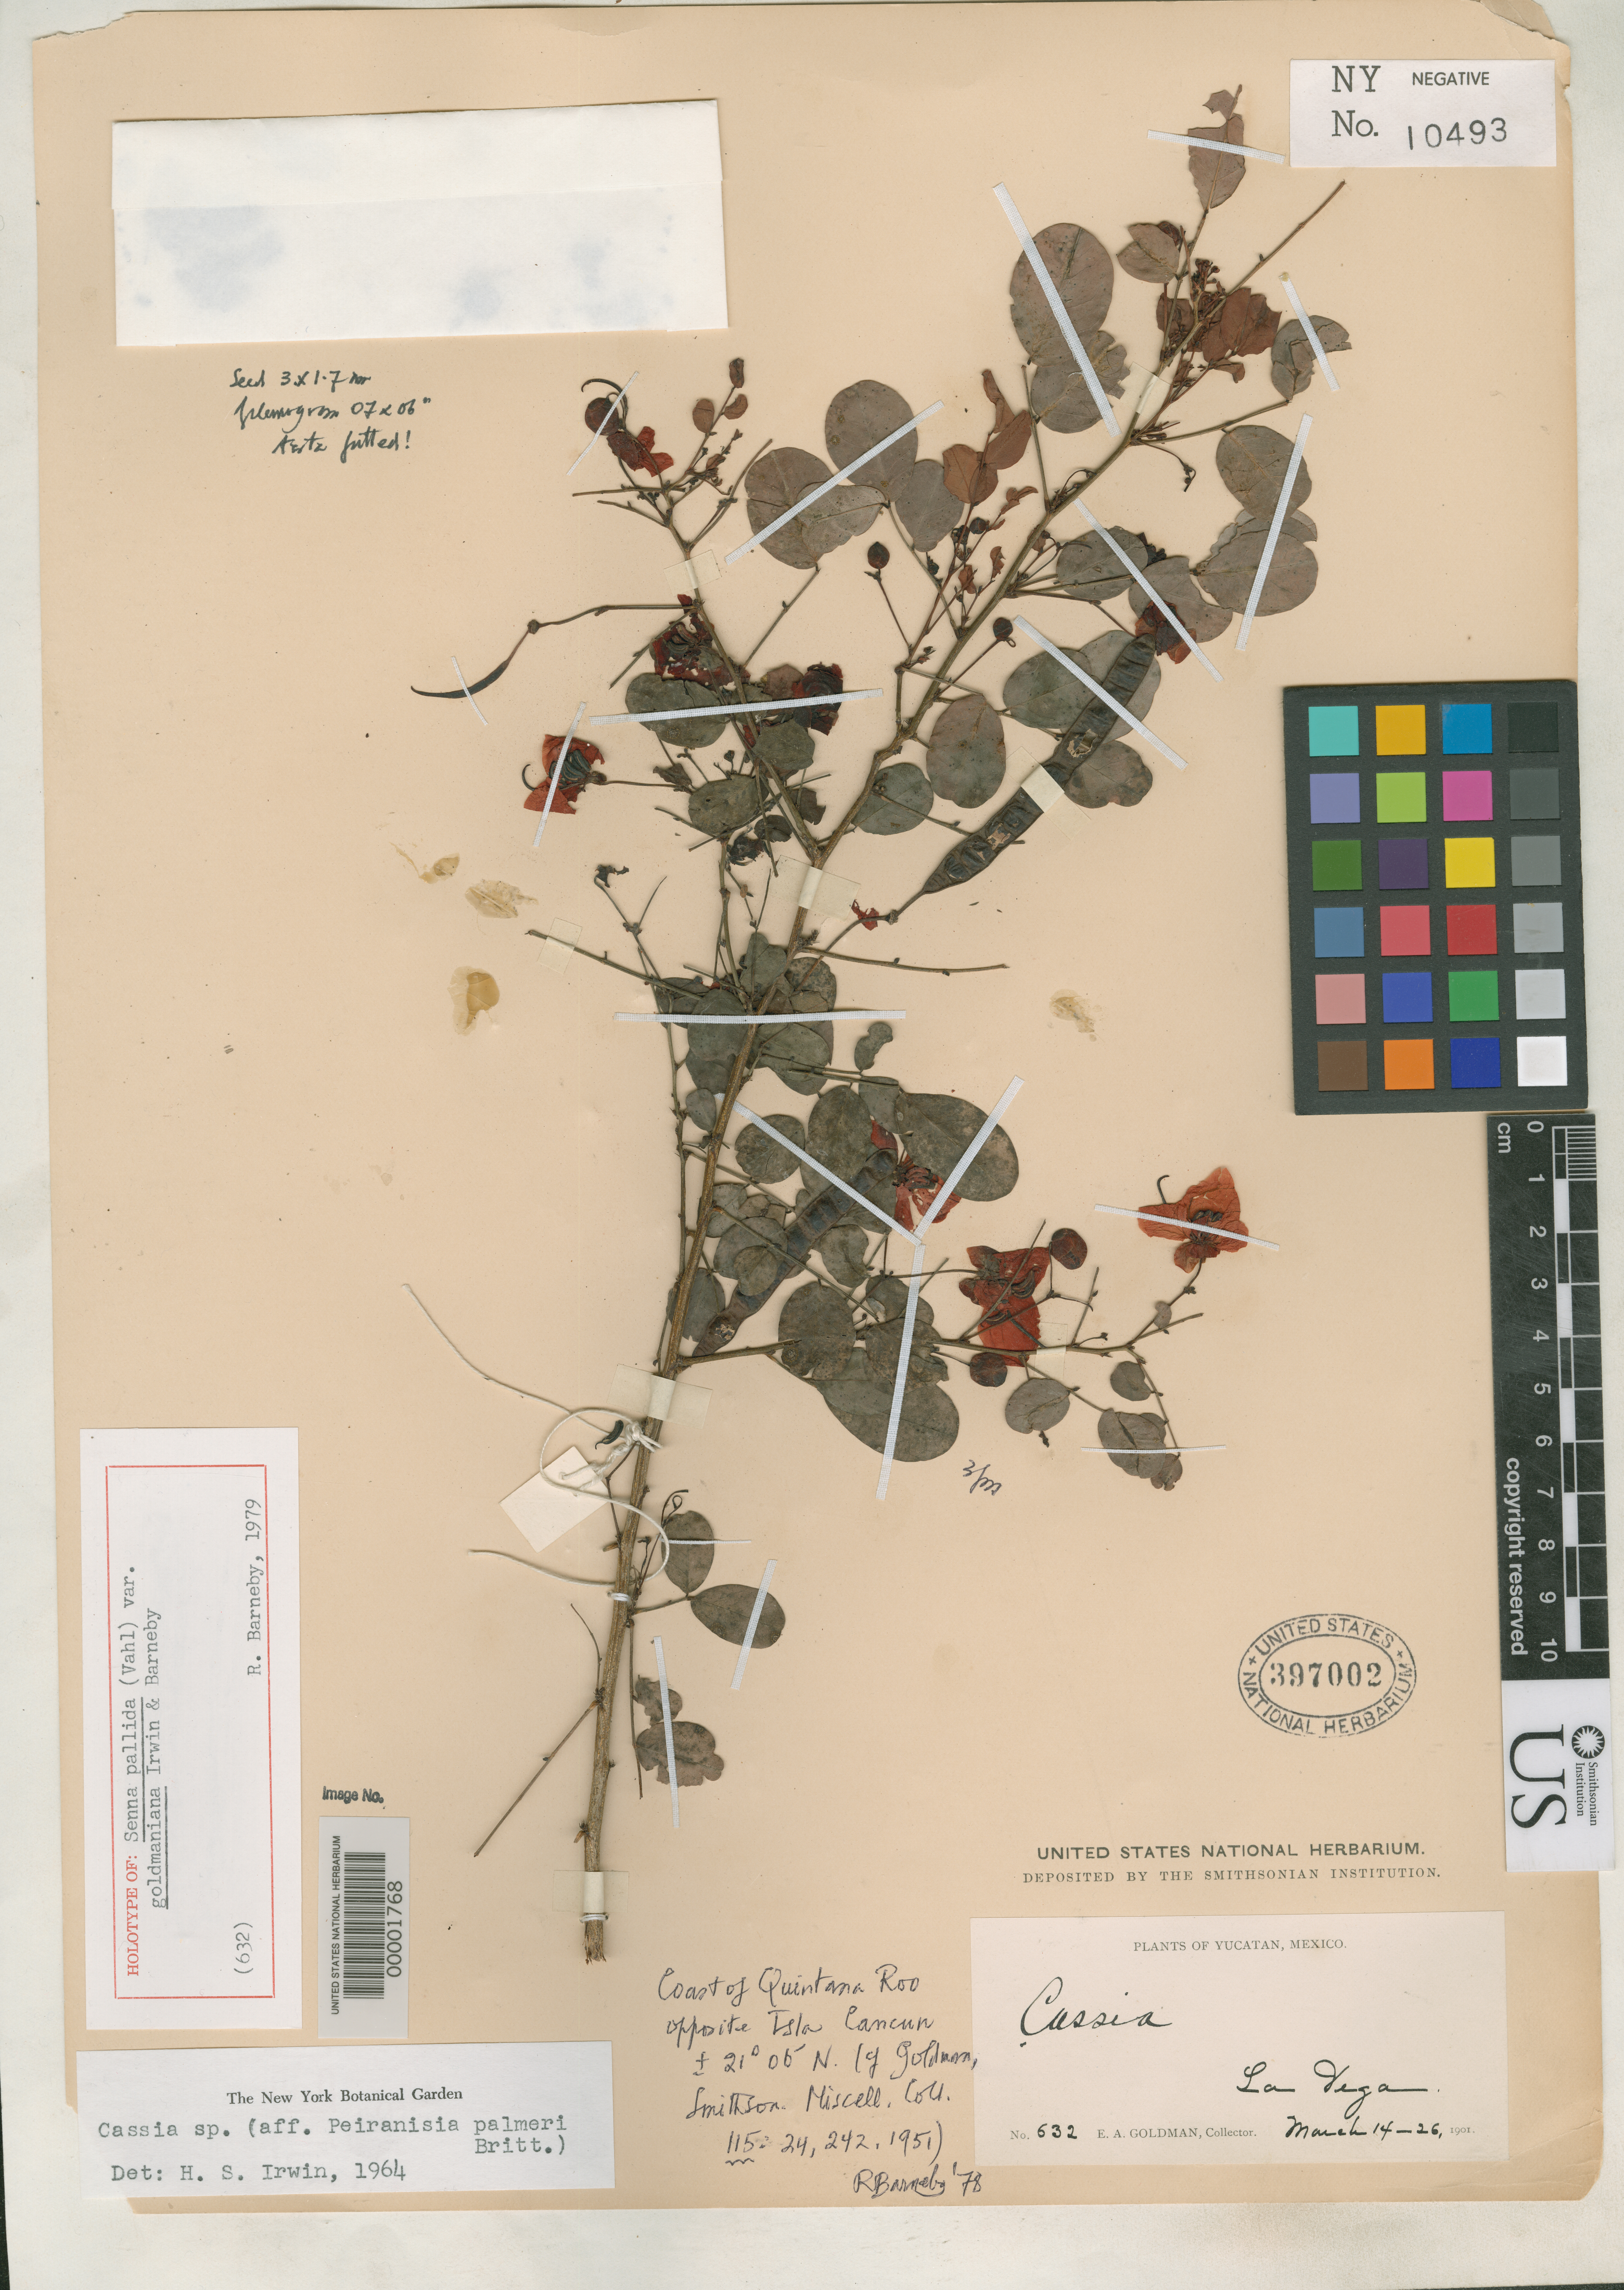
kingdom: Plantae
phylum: Tracheophyta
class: Magnoliopsida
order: Fabales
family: Fabaceae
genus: Senna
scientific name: Senna pallida var. goldmaniana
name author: H.S. Irwin & Barneby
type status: Holotype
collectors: E. A. Goldman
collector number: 632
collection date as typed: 14 Mar 1901 to 26 Mar 1901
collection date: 1901-03-14/1901-03-26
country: Mexico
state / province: Yucatán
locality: Quintana Roo La Vega on coast opposite Isla Cancun.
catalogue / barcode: US 397002